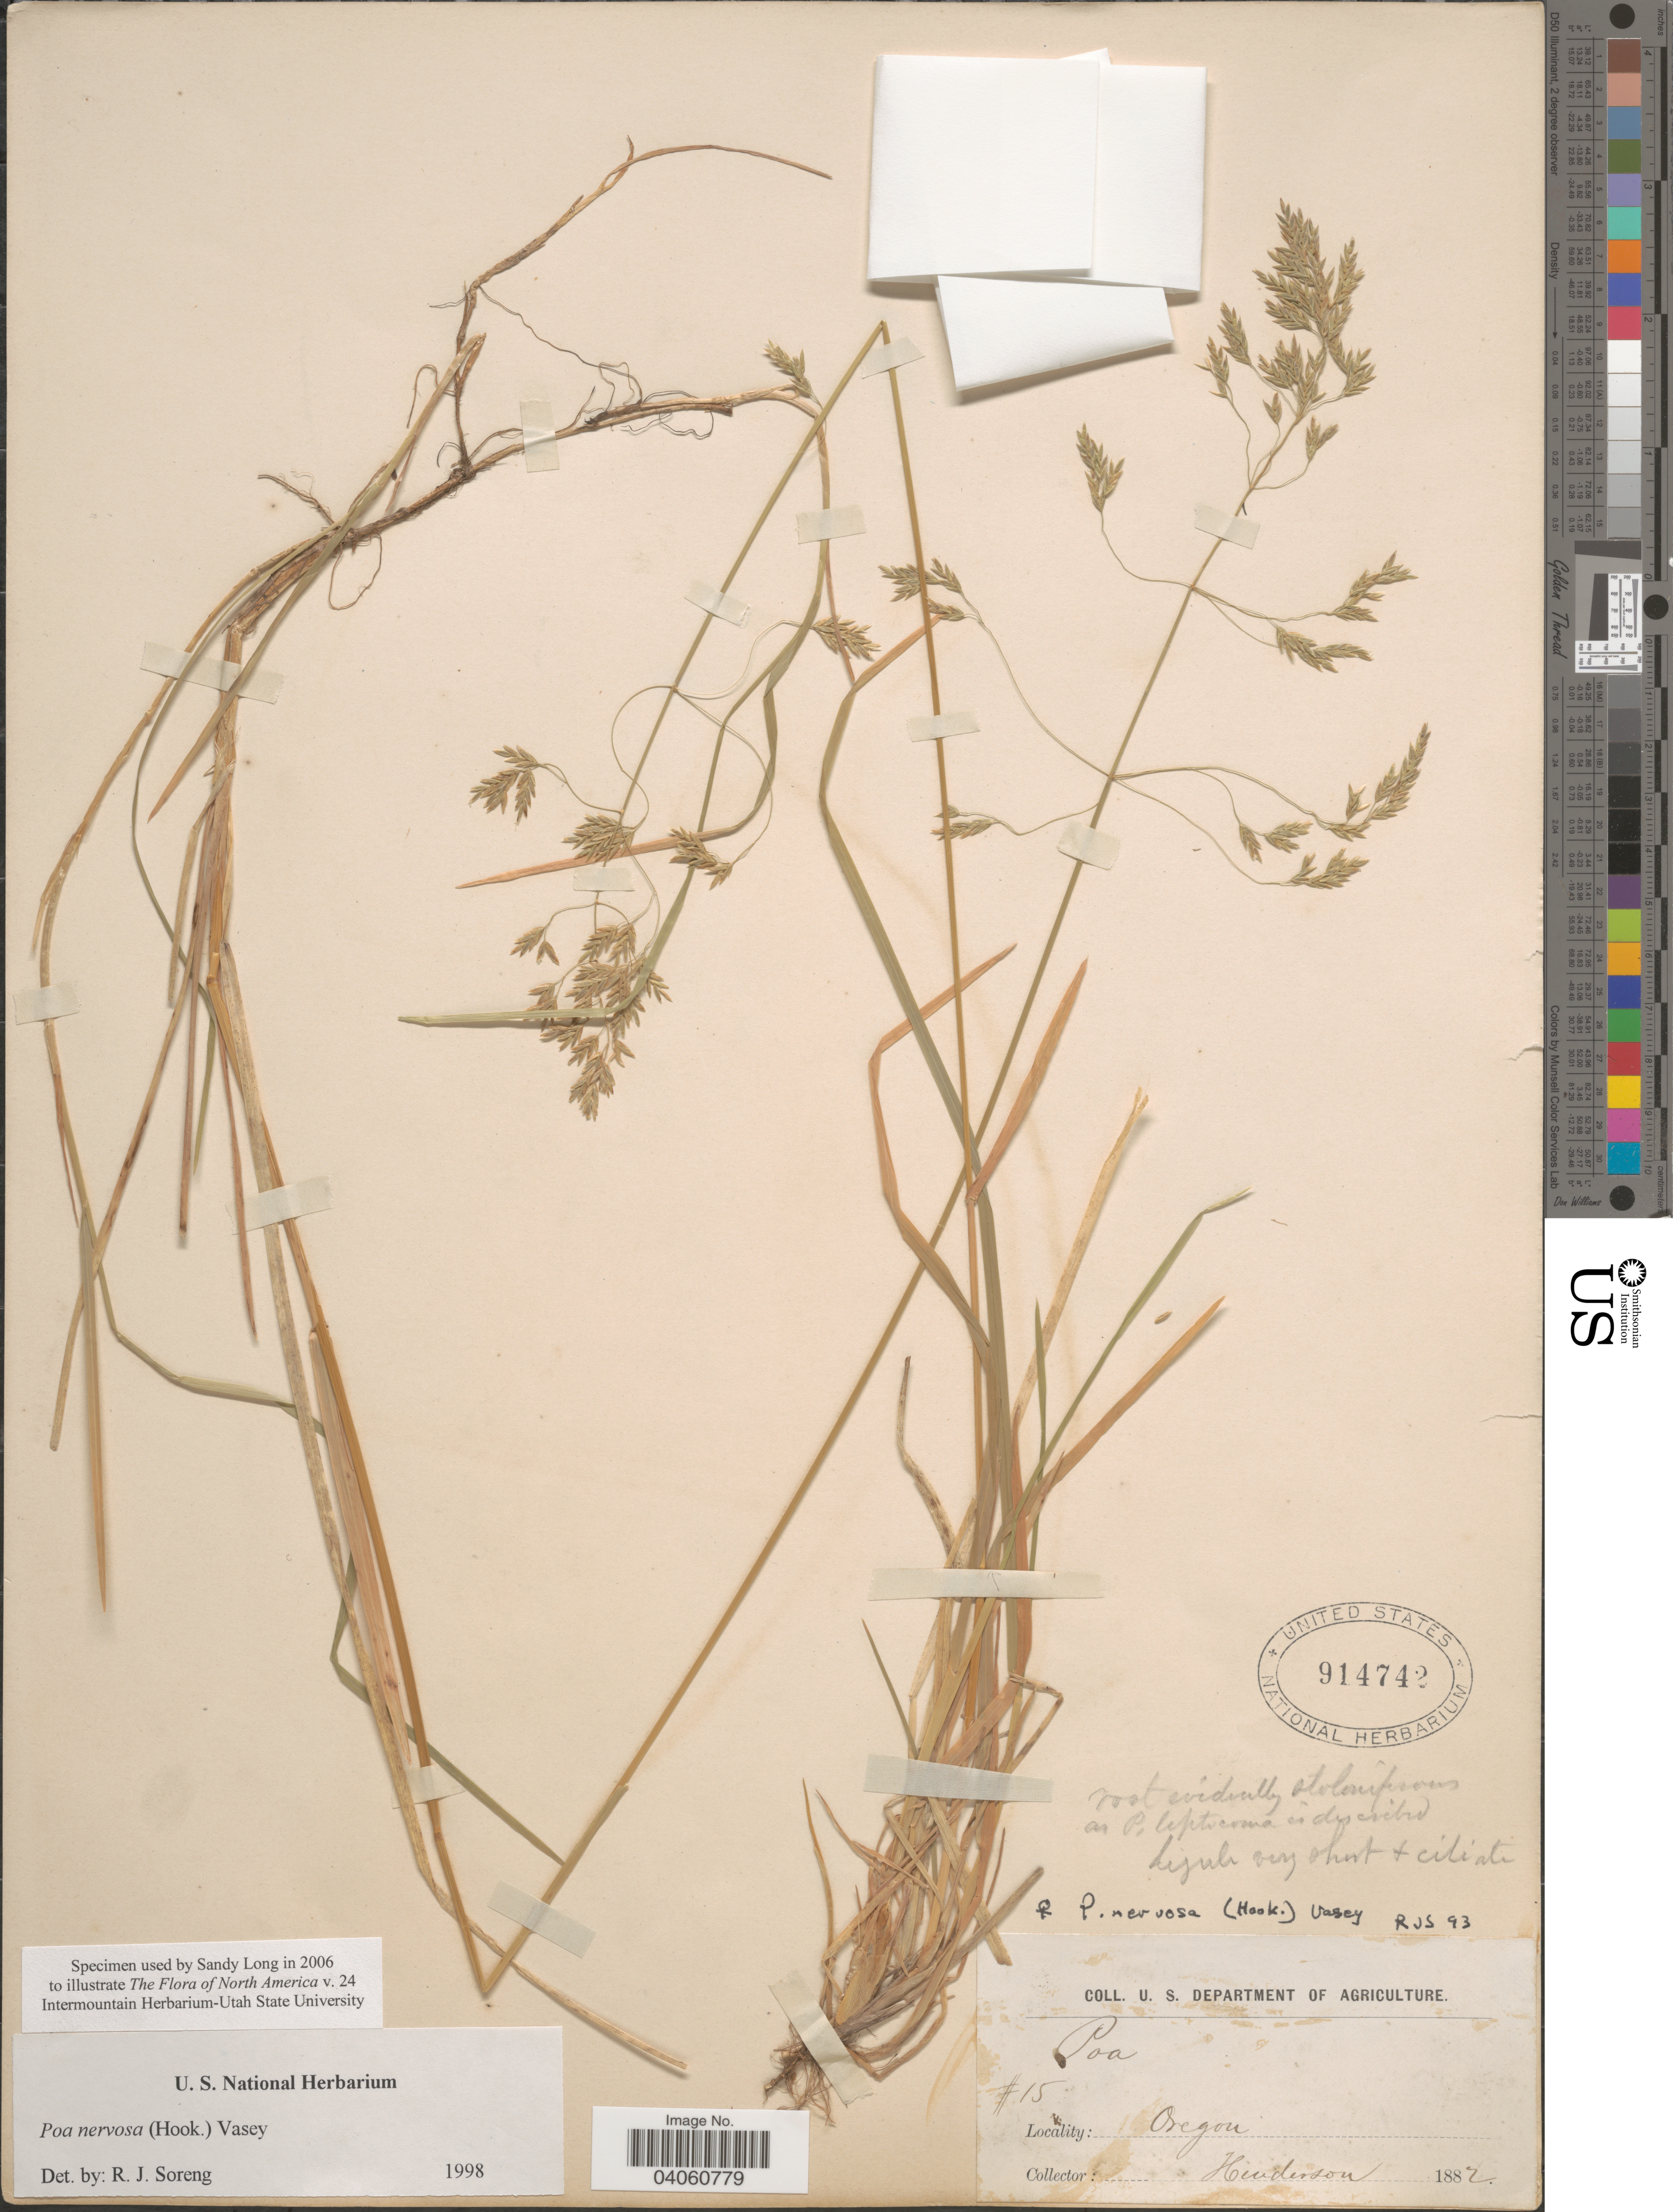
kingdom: Plantae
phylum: Tracheophyta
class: Liliopsida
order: Poales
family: Poaceae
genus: Poa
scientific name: Poa nervosa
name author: (Hook.) Vasey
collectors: -. Henderson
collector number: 15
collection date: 1882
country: United States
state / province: Oregon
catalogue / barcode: US 914742